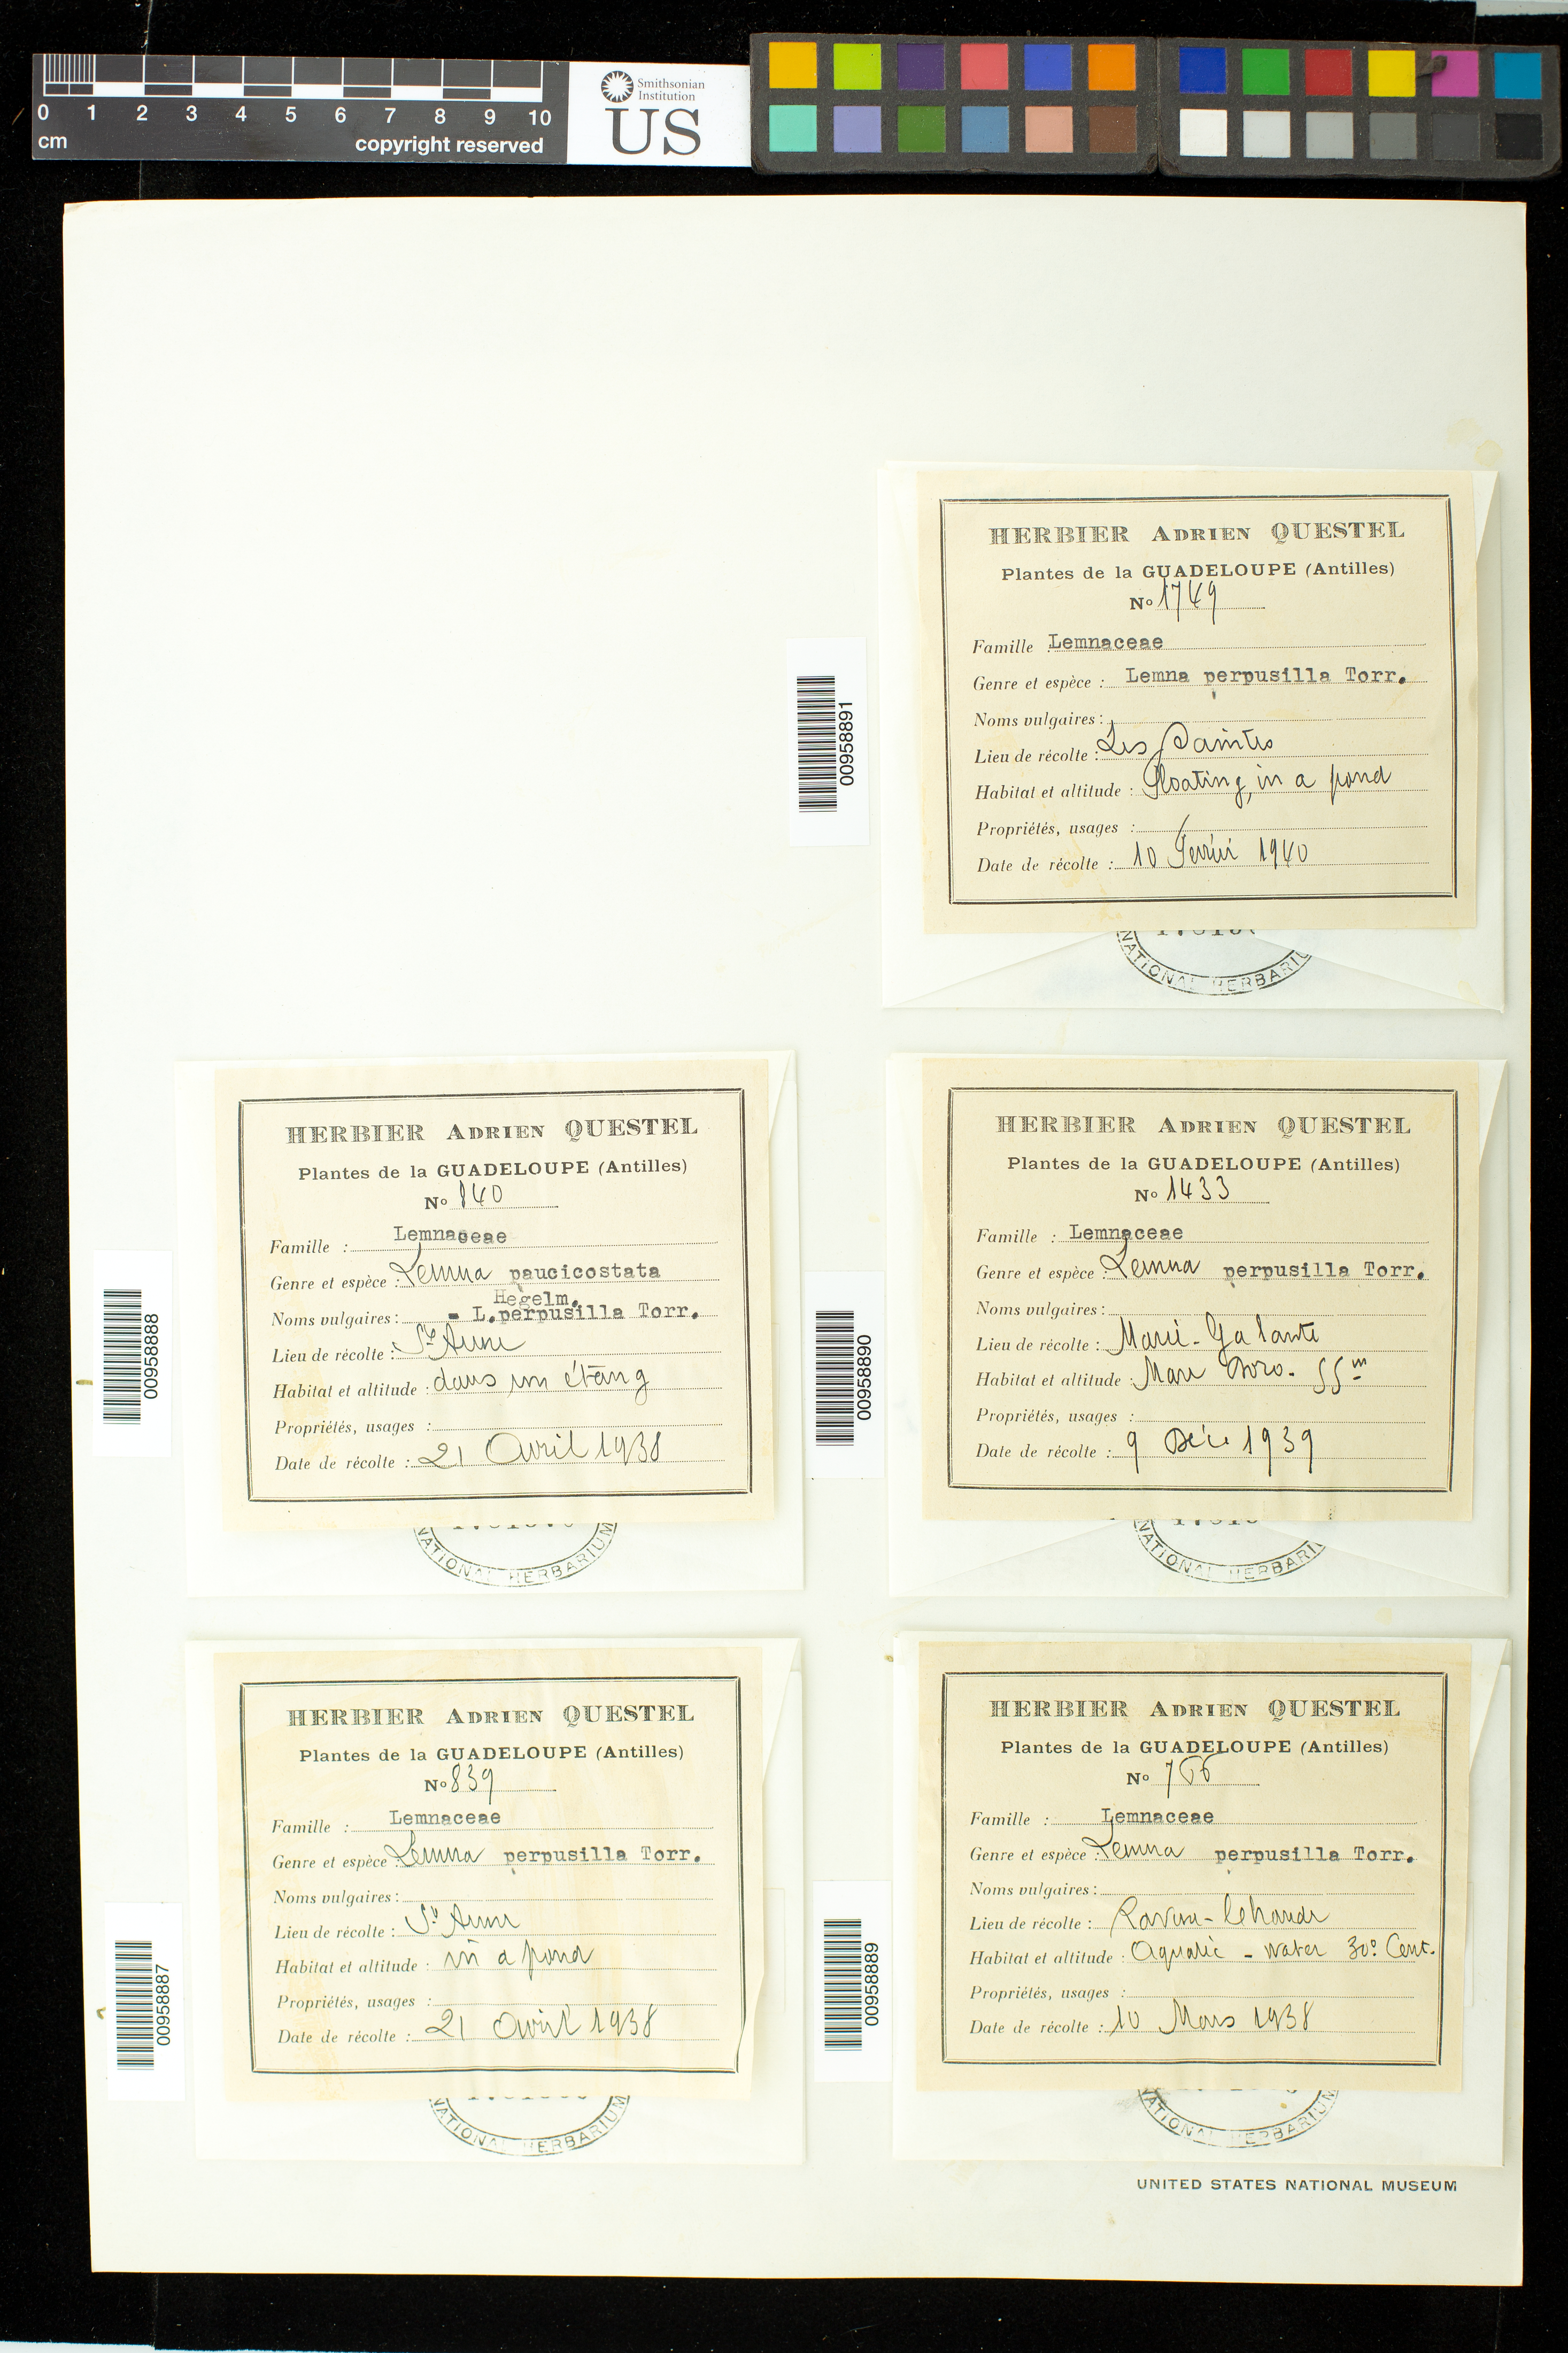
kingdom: Plantae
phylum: Tracheophyta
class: Liliopsida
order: Alismatales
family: Araceae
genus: Lemna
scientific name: Lemna perpusilla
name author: Torr.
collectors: A. Questel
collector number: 1749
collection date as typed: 10 Feb 1940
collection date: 1940-02-10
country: Guadeloupe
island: Îles des Saintes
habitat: Floating in a pond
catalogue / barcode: US 1781568